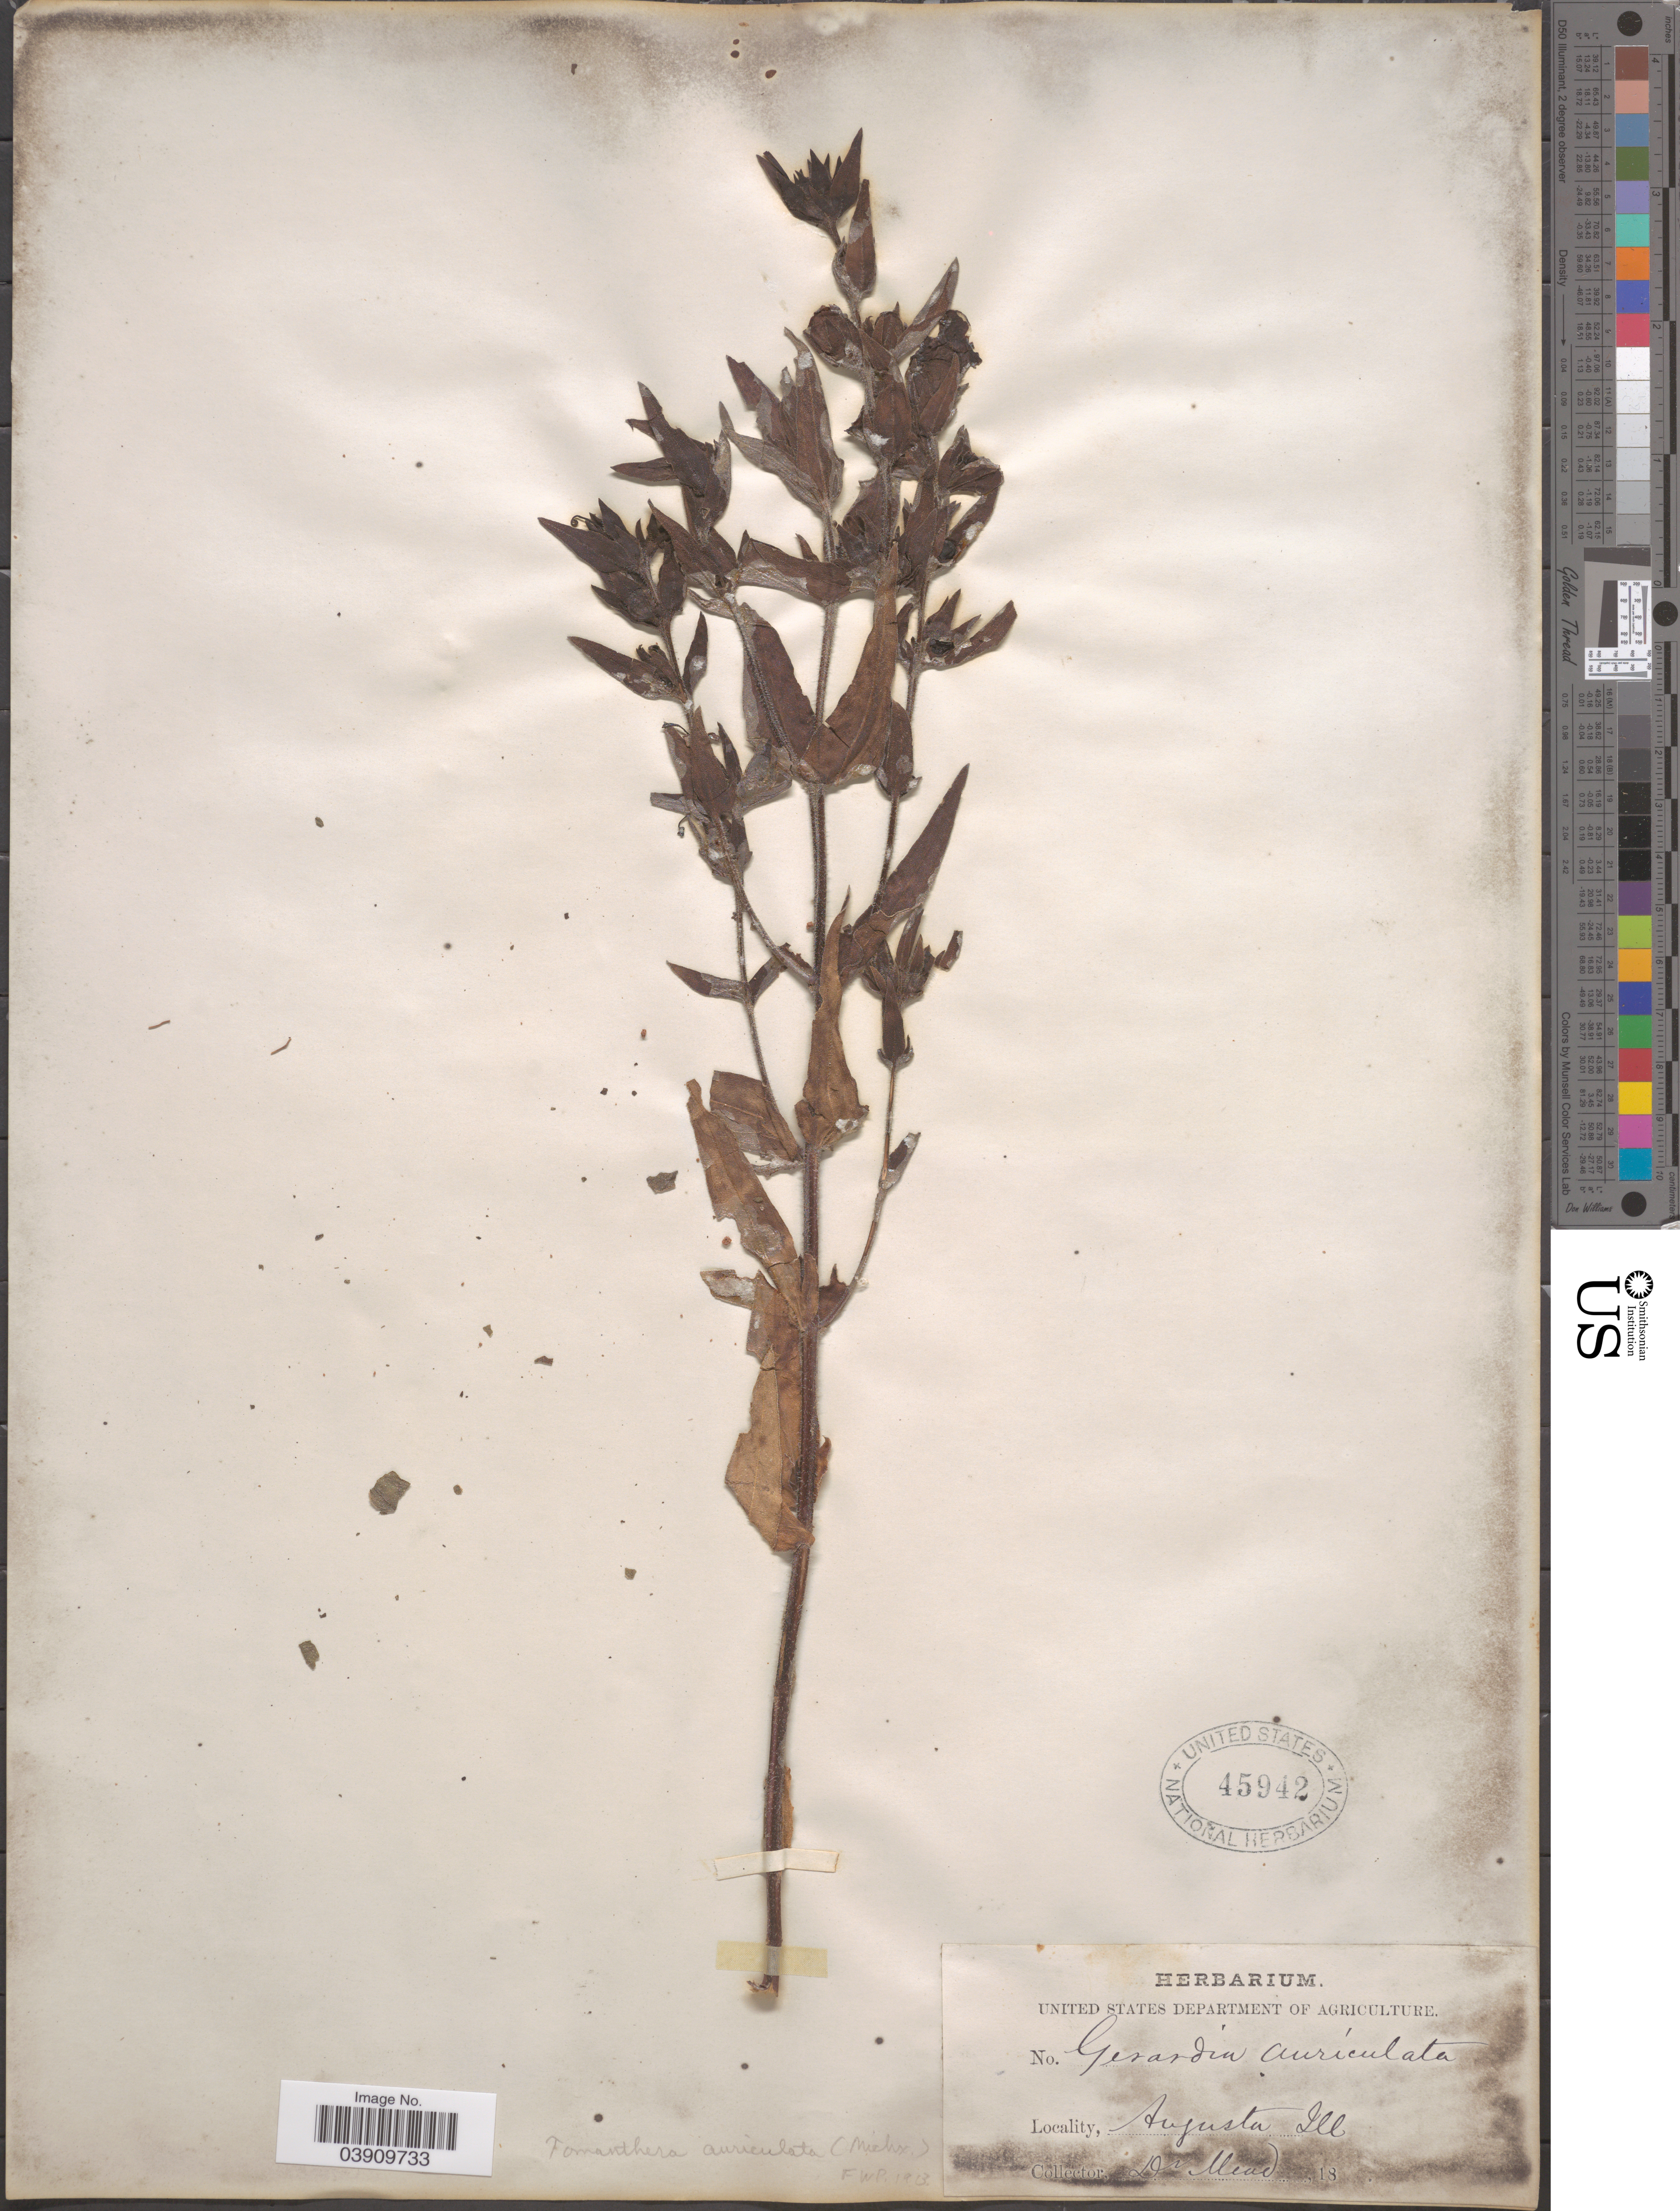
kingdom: Plantae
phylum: Tracheophyta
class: Magnoliopsida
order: Lamiales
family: Orobanchaceae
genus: Tomanthera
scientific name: Tomanthera auriculata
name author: (Michx.) Raf.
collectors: -. Mead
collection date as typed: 18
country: United States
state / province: Illinois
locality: Augusta.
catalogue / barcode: US 45942